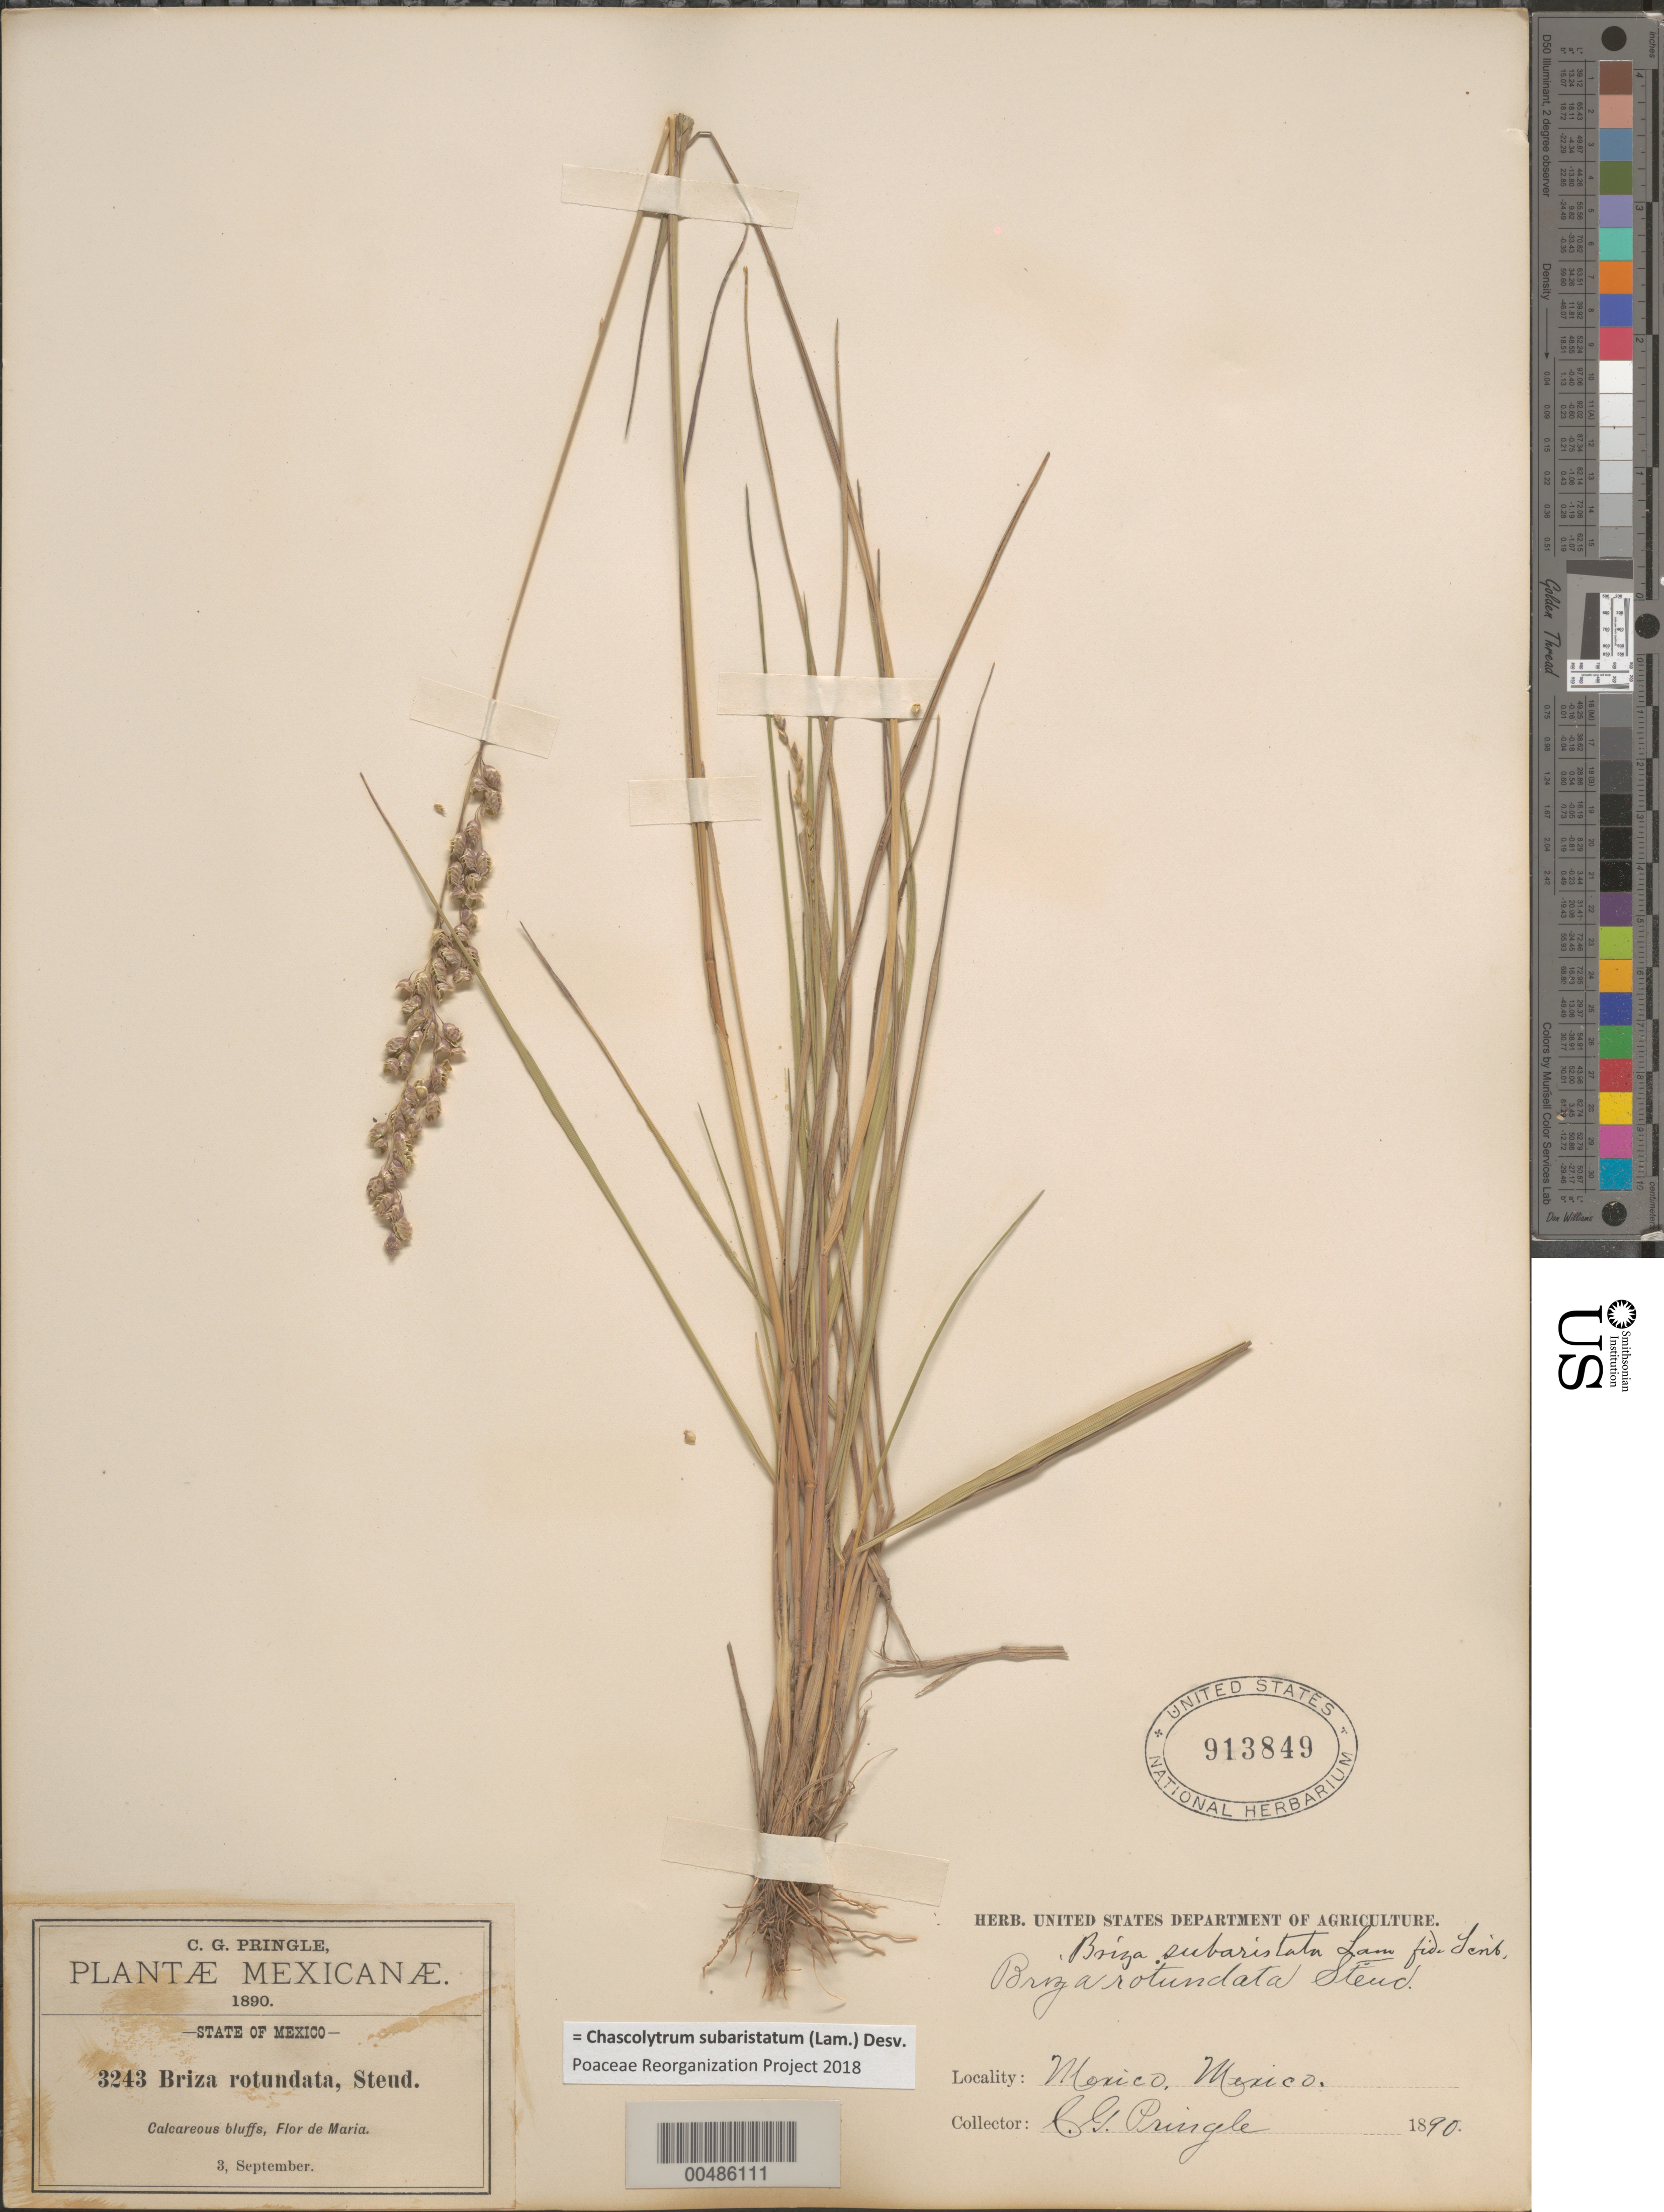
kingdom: Plantae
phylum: Tracheophyta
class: Liliopsida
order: Poales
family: Poaceae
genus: Chascolytrum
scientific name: Chascolytrum subaristatum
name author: (Lam.) Desv.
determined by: Poaceae Reorganization Project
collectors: C. G. Pringle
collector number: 3243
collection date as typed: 3 Sep 1890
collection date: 1890-09-03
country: Mexico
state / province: México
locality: Flor de Maria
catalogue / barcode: US 913849